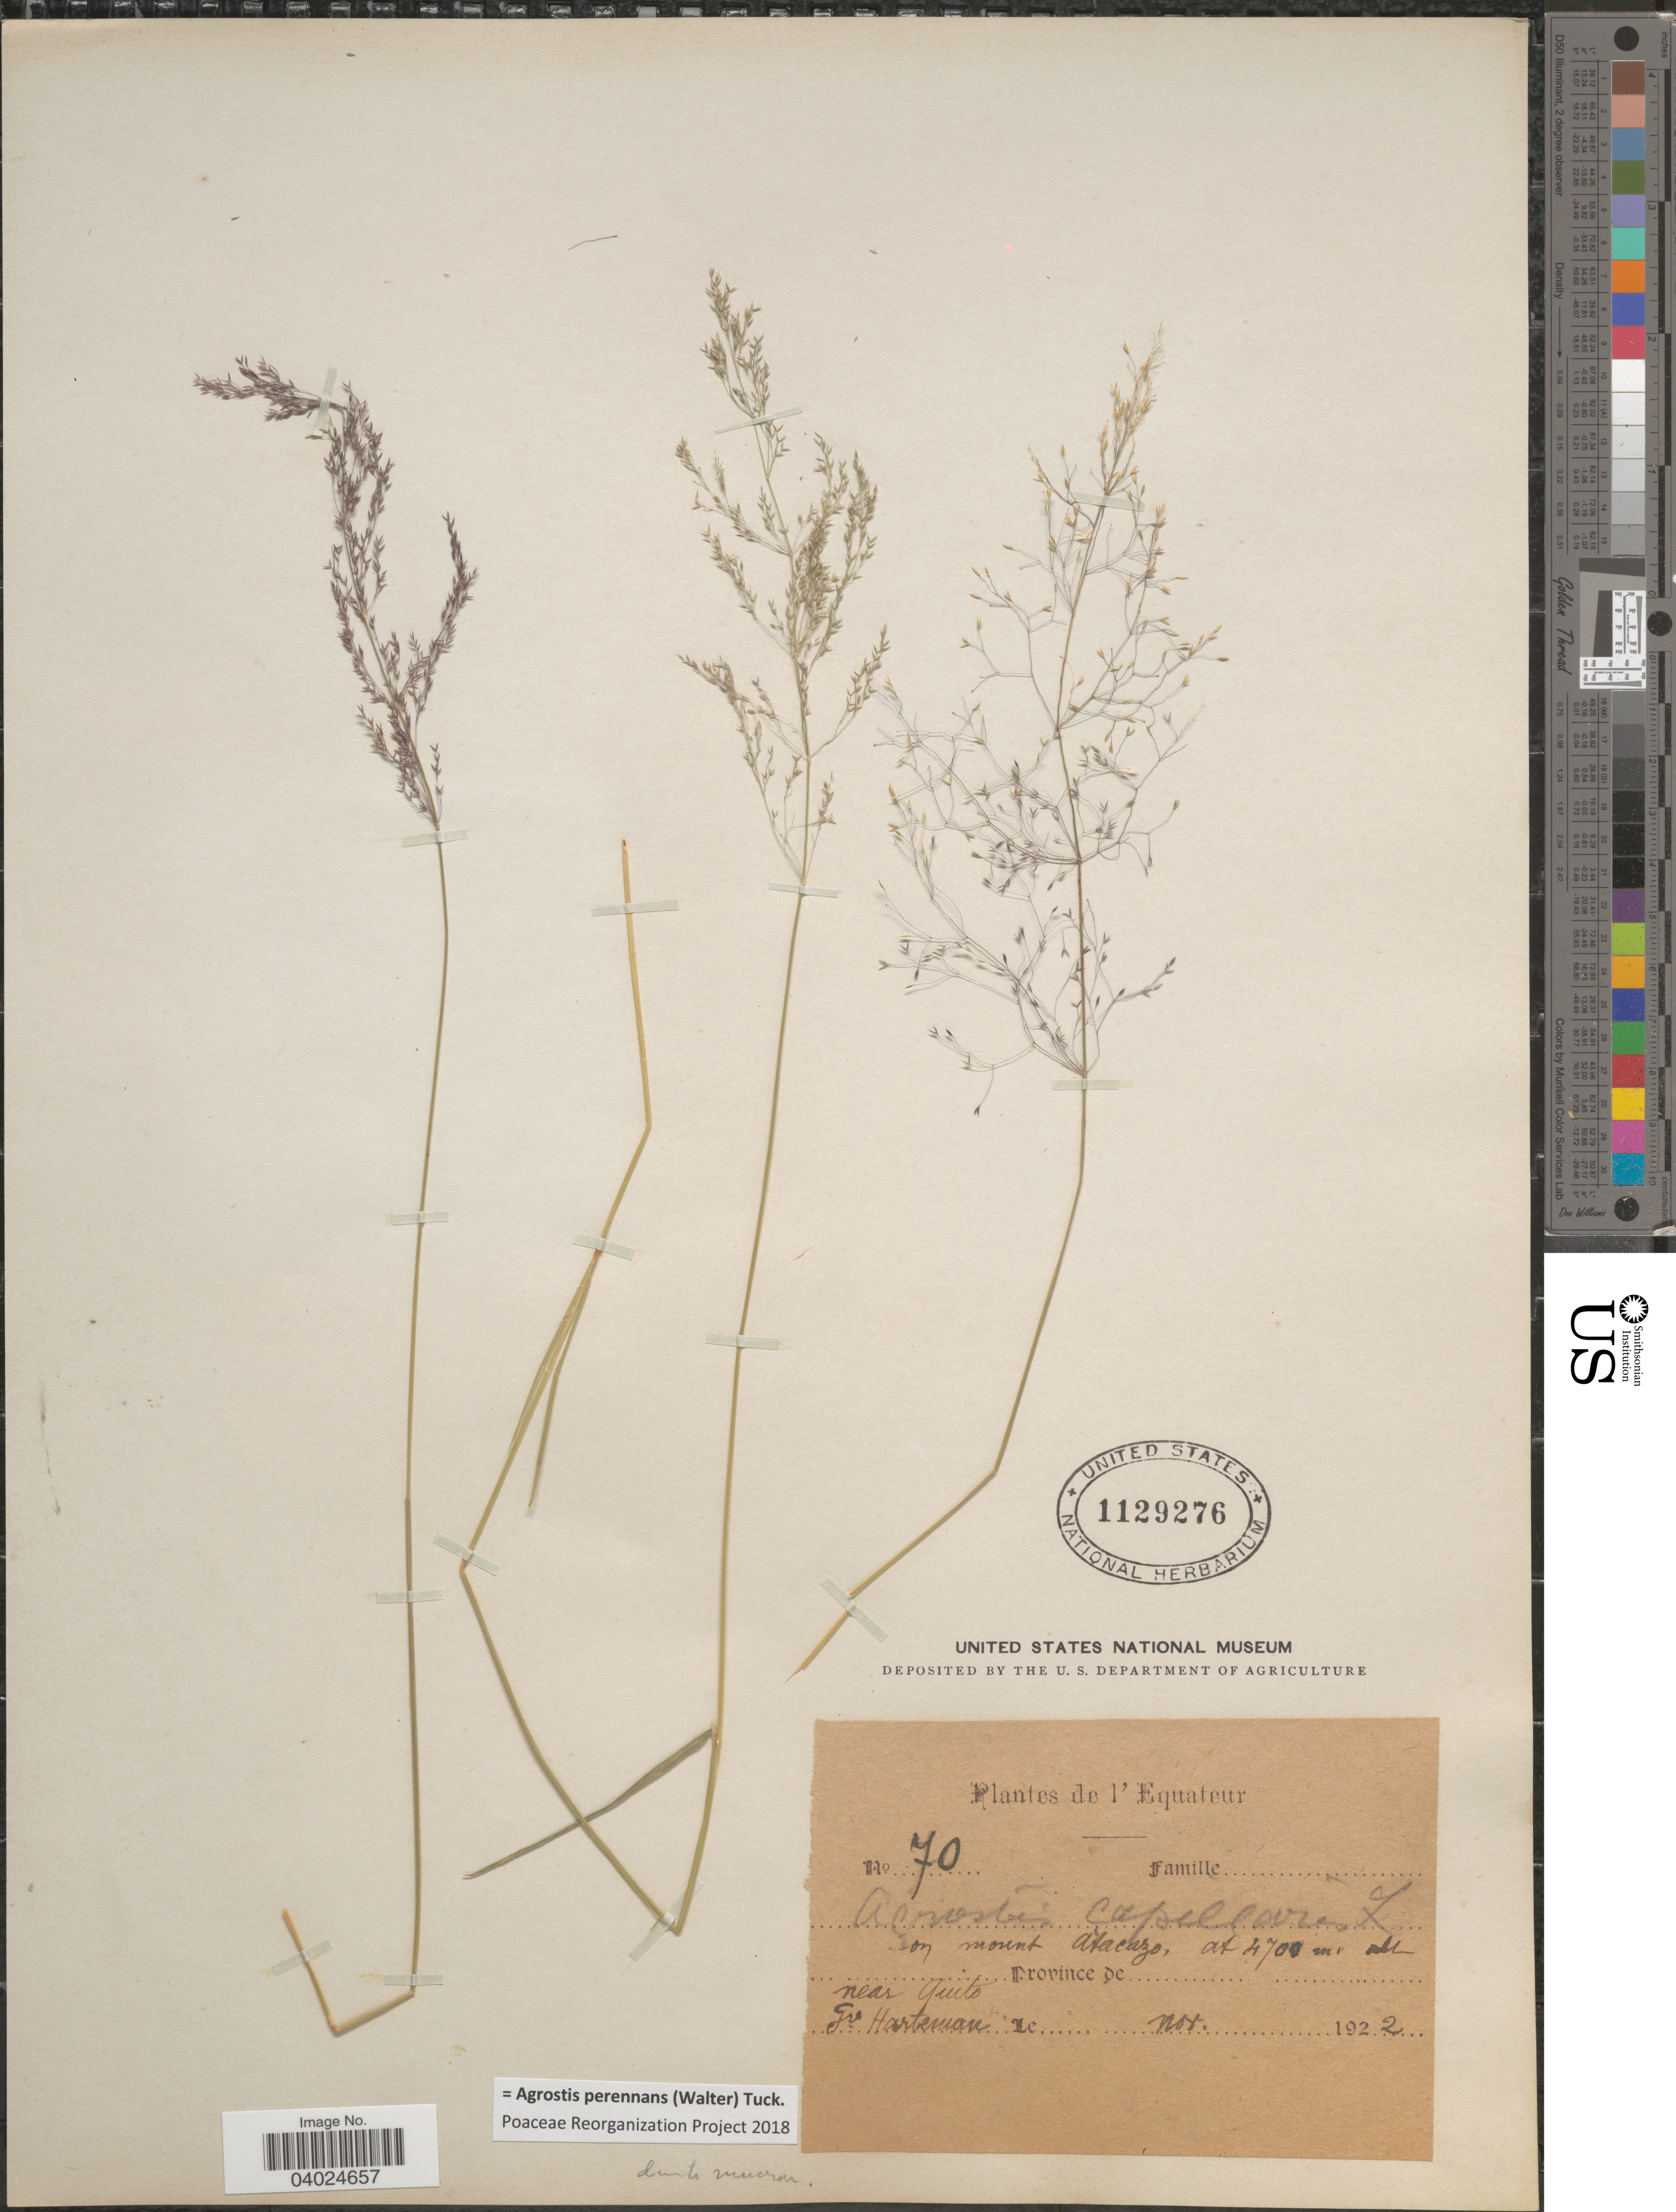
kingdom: Plantae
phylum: Tracheophyta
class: Liliopsida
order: Poales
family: Poaceae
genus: Agrostis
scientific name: Agrostis perennans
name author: (Walter) Tuck.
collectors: Harteman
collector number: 70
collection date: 1922-11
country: Ecuador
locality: On mount Atacazo, near Quito.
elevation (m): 4700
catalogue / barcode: US 1129276